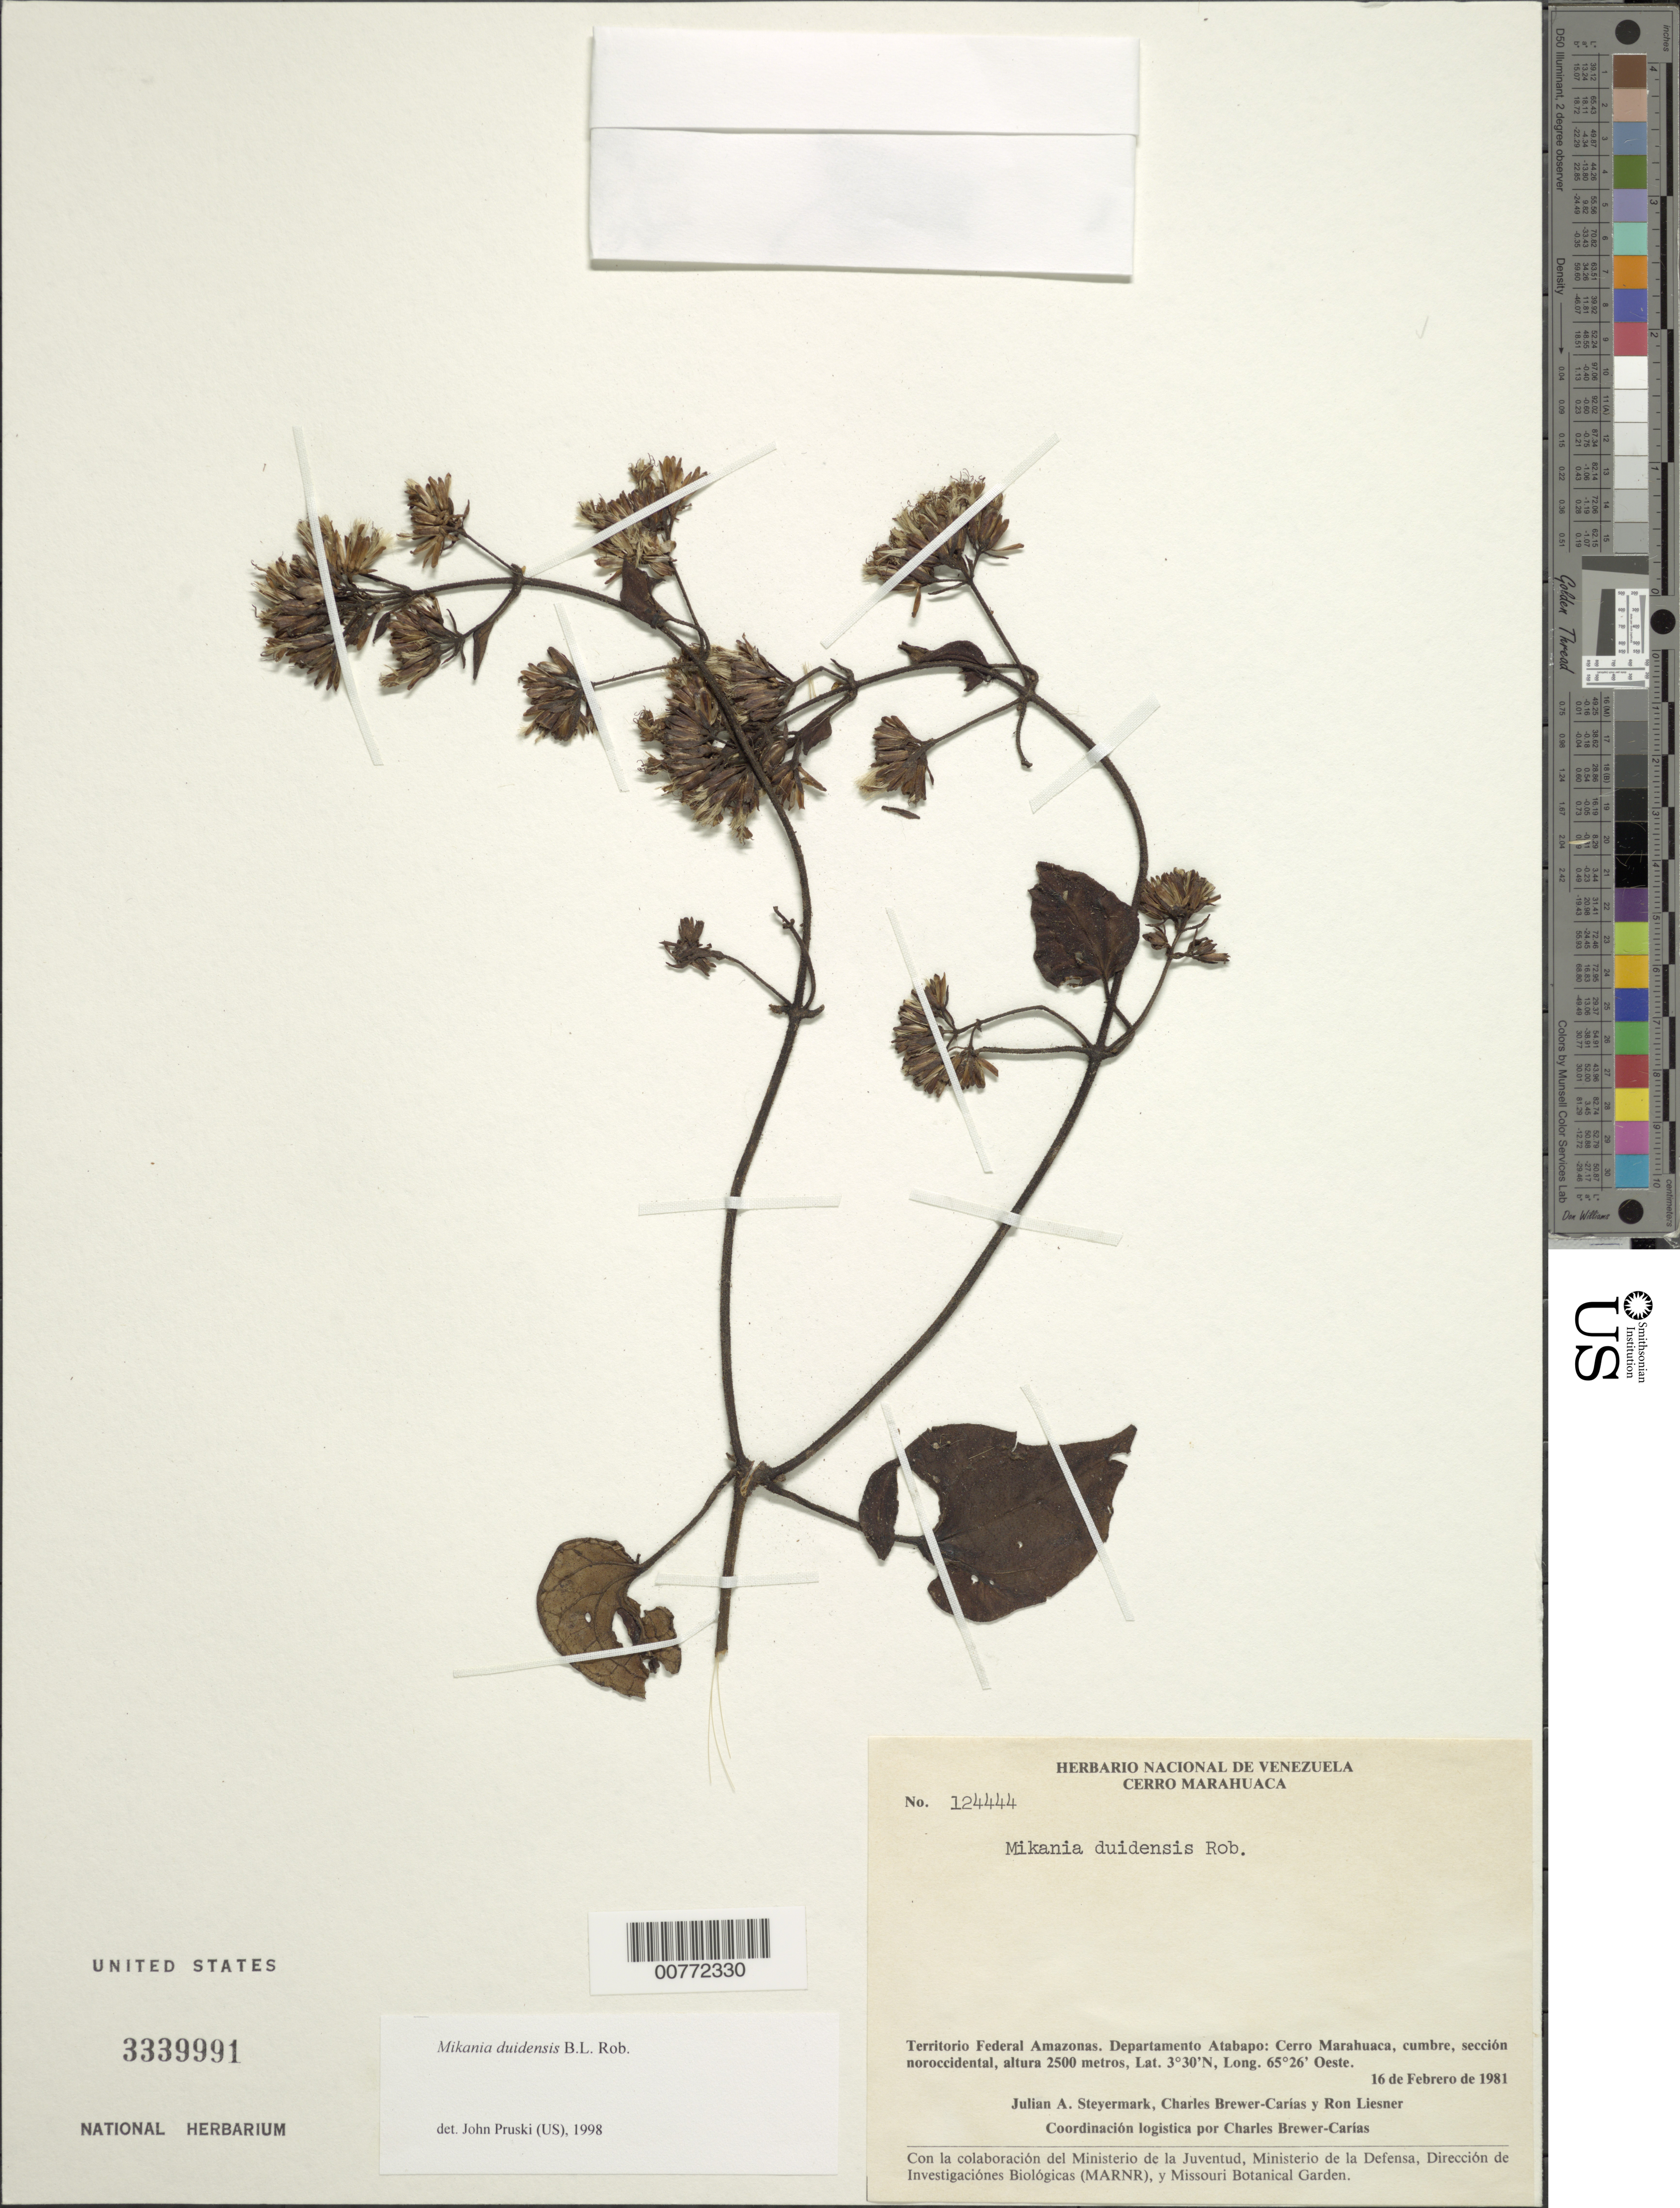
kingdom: Plantae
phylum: Tracheophyta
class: Magnoliopsida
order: Asterales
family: Asteraceae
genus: Mikania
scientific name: Mikania duidensis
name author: B.L. Rob.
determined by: Pruski, J. F.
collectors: J. Steyermark, C. Brewer-Carias & R. L. Liesner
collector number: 124444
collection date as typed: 16-Feb-81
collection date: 1981-02-16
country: Venezuela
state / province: Amazonas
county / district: Atures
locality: Cerro Marahuaca, cumbre, seccion NO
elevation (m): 2500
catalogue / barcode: US 3339991